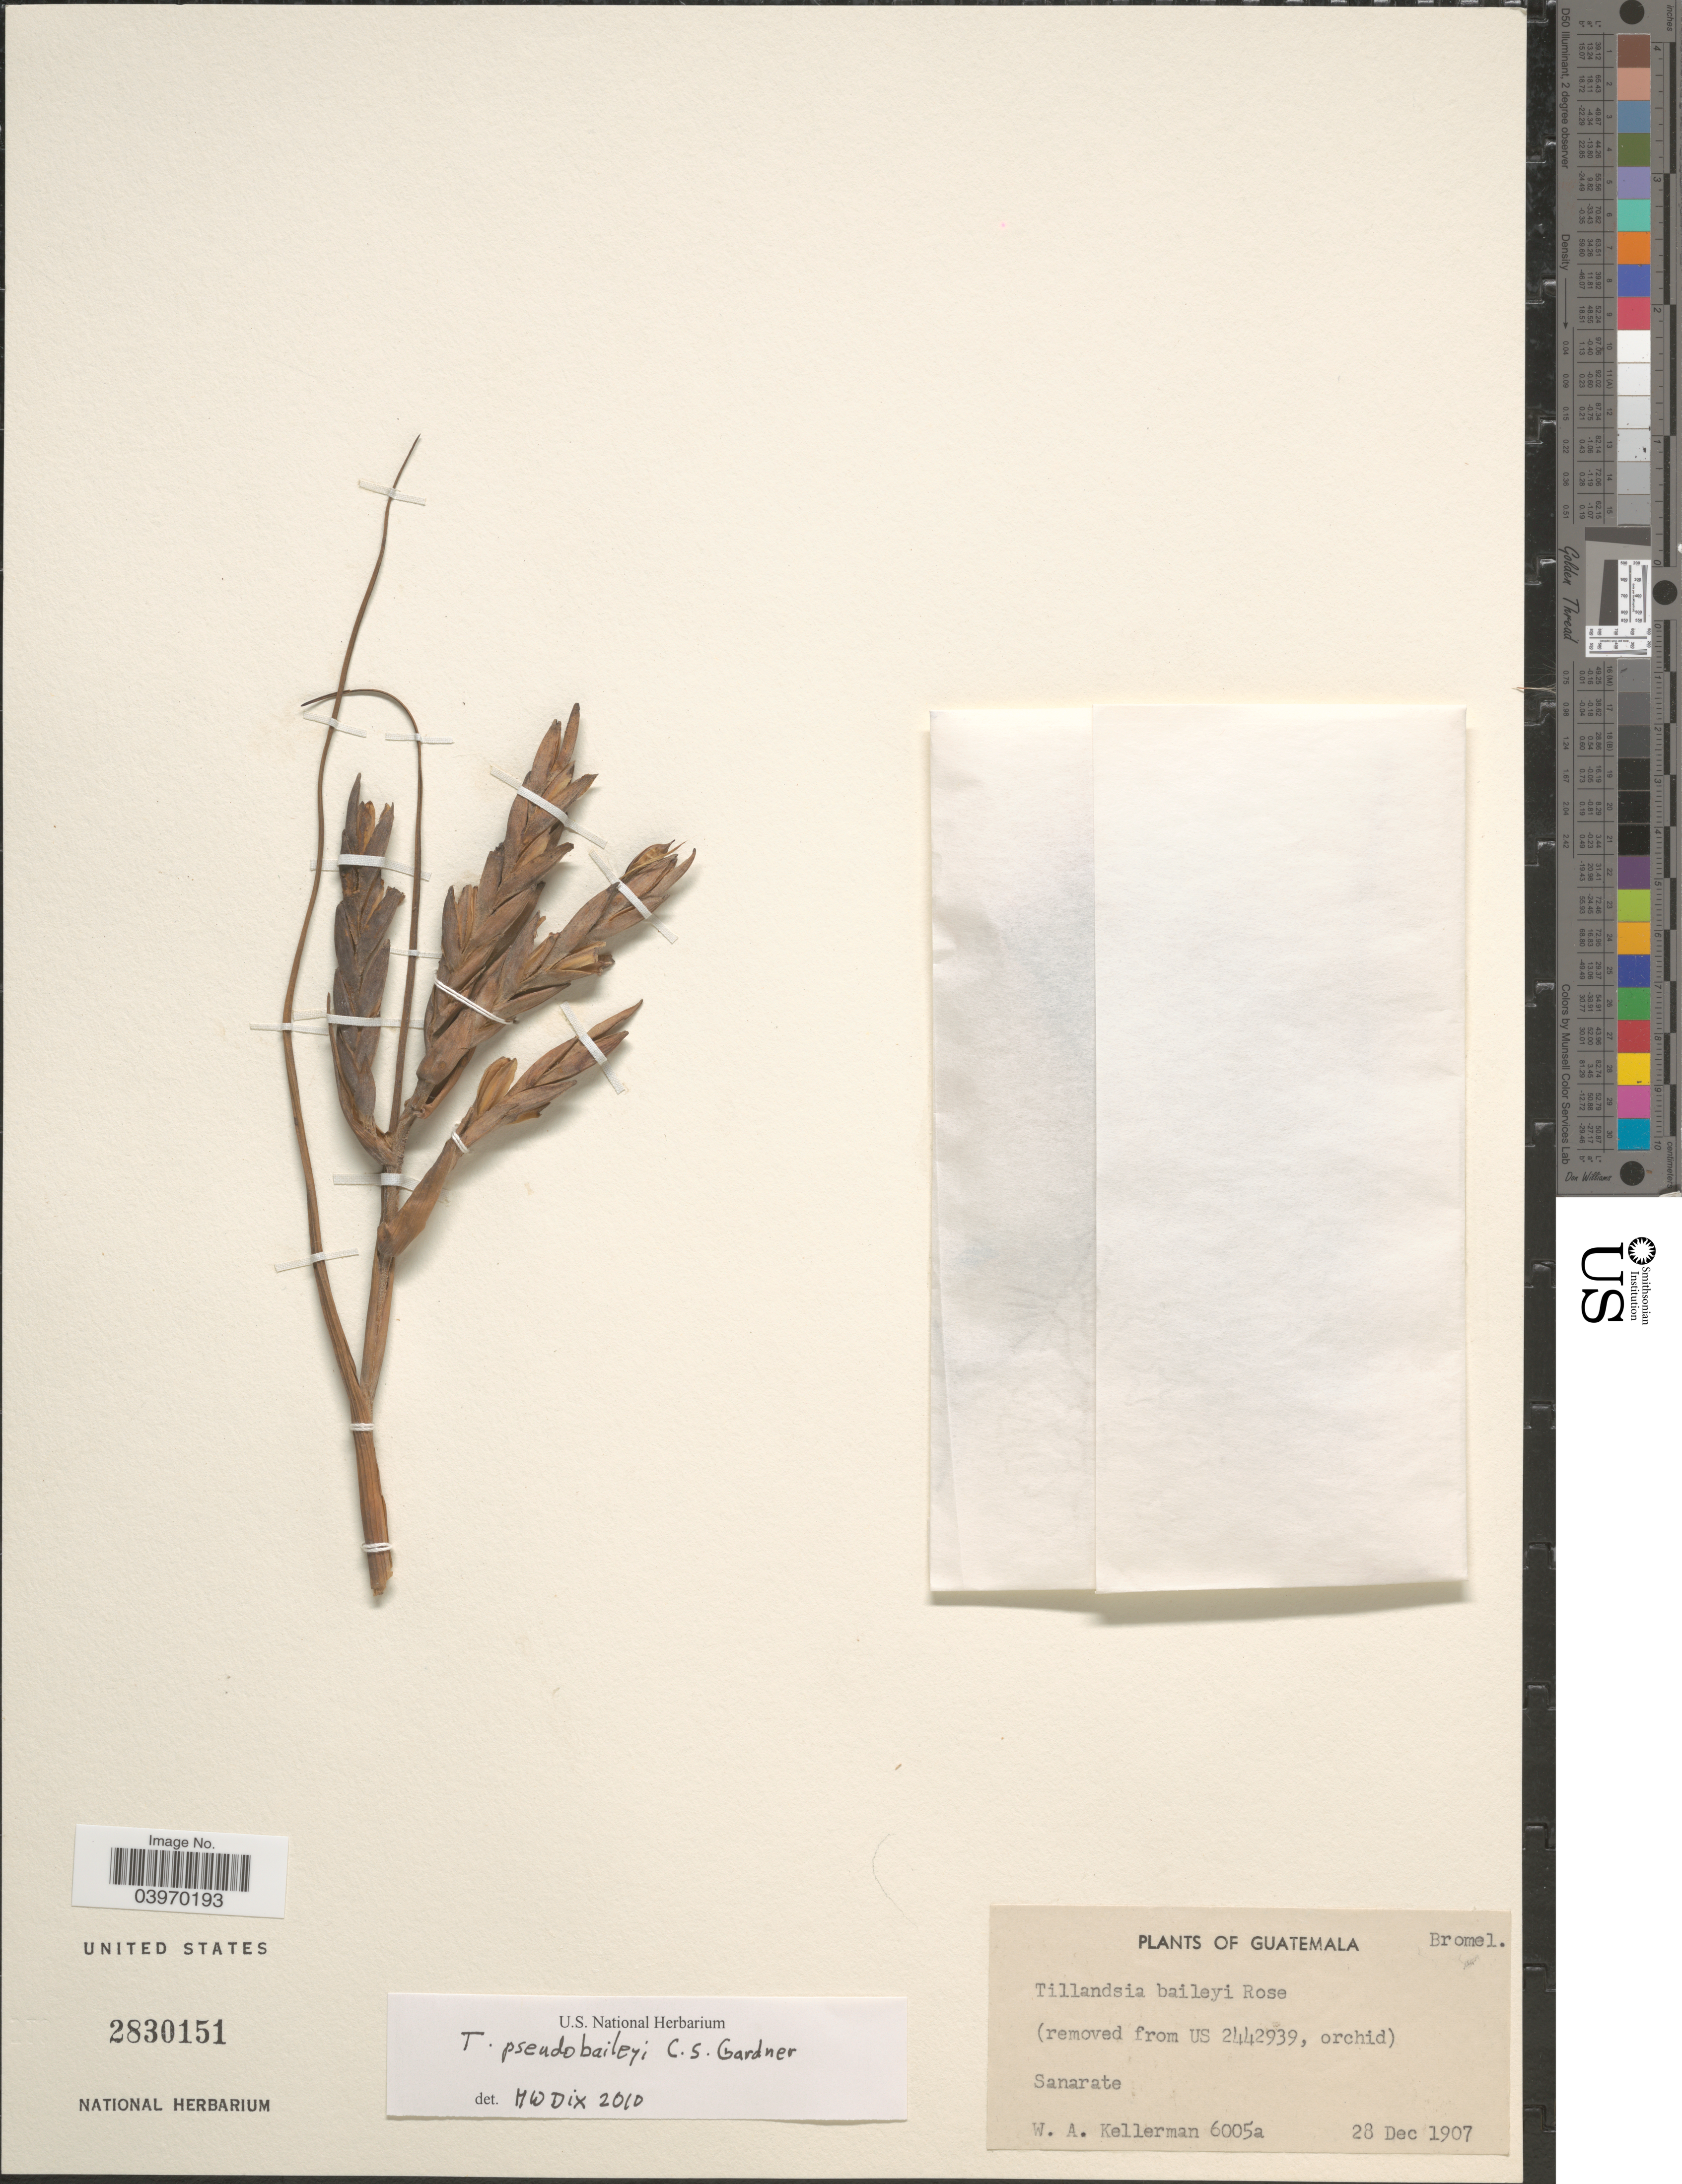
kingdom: Plantae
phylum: Tracheophyta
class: Liliopsida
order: Poales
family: Bromeliaceae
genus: Tillandsia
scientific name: Tillandsia baileyi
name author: Rose ex Small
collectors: W. Kellerman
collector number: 6005a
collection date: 1907-12-28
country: Guatemala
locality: Sanarate.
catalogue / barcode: US 2830151